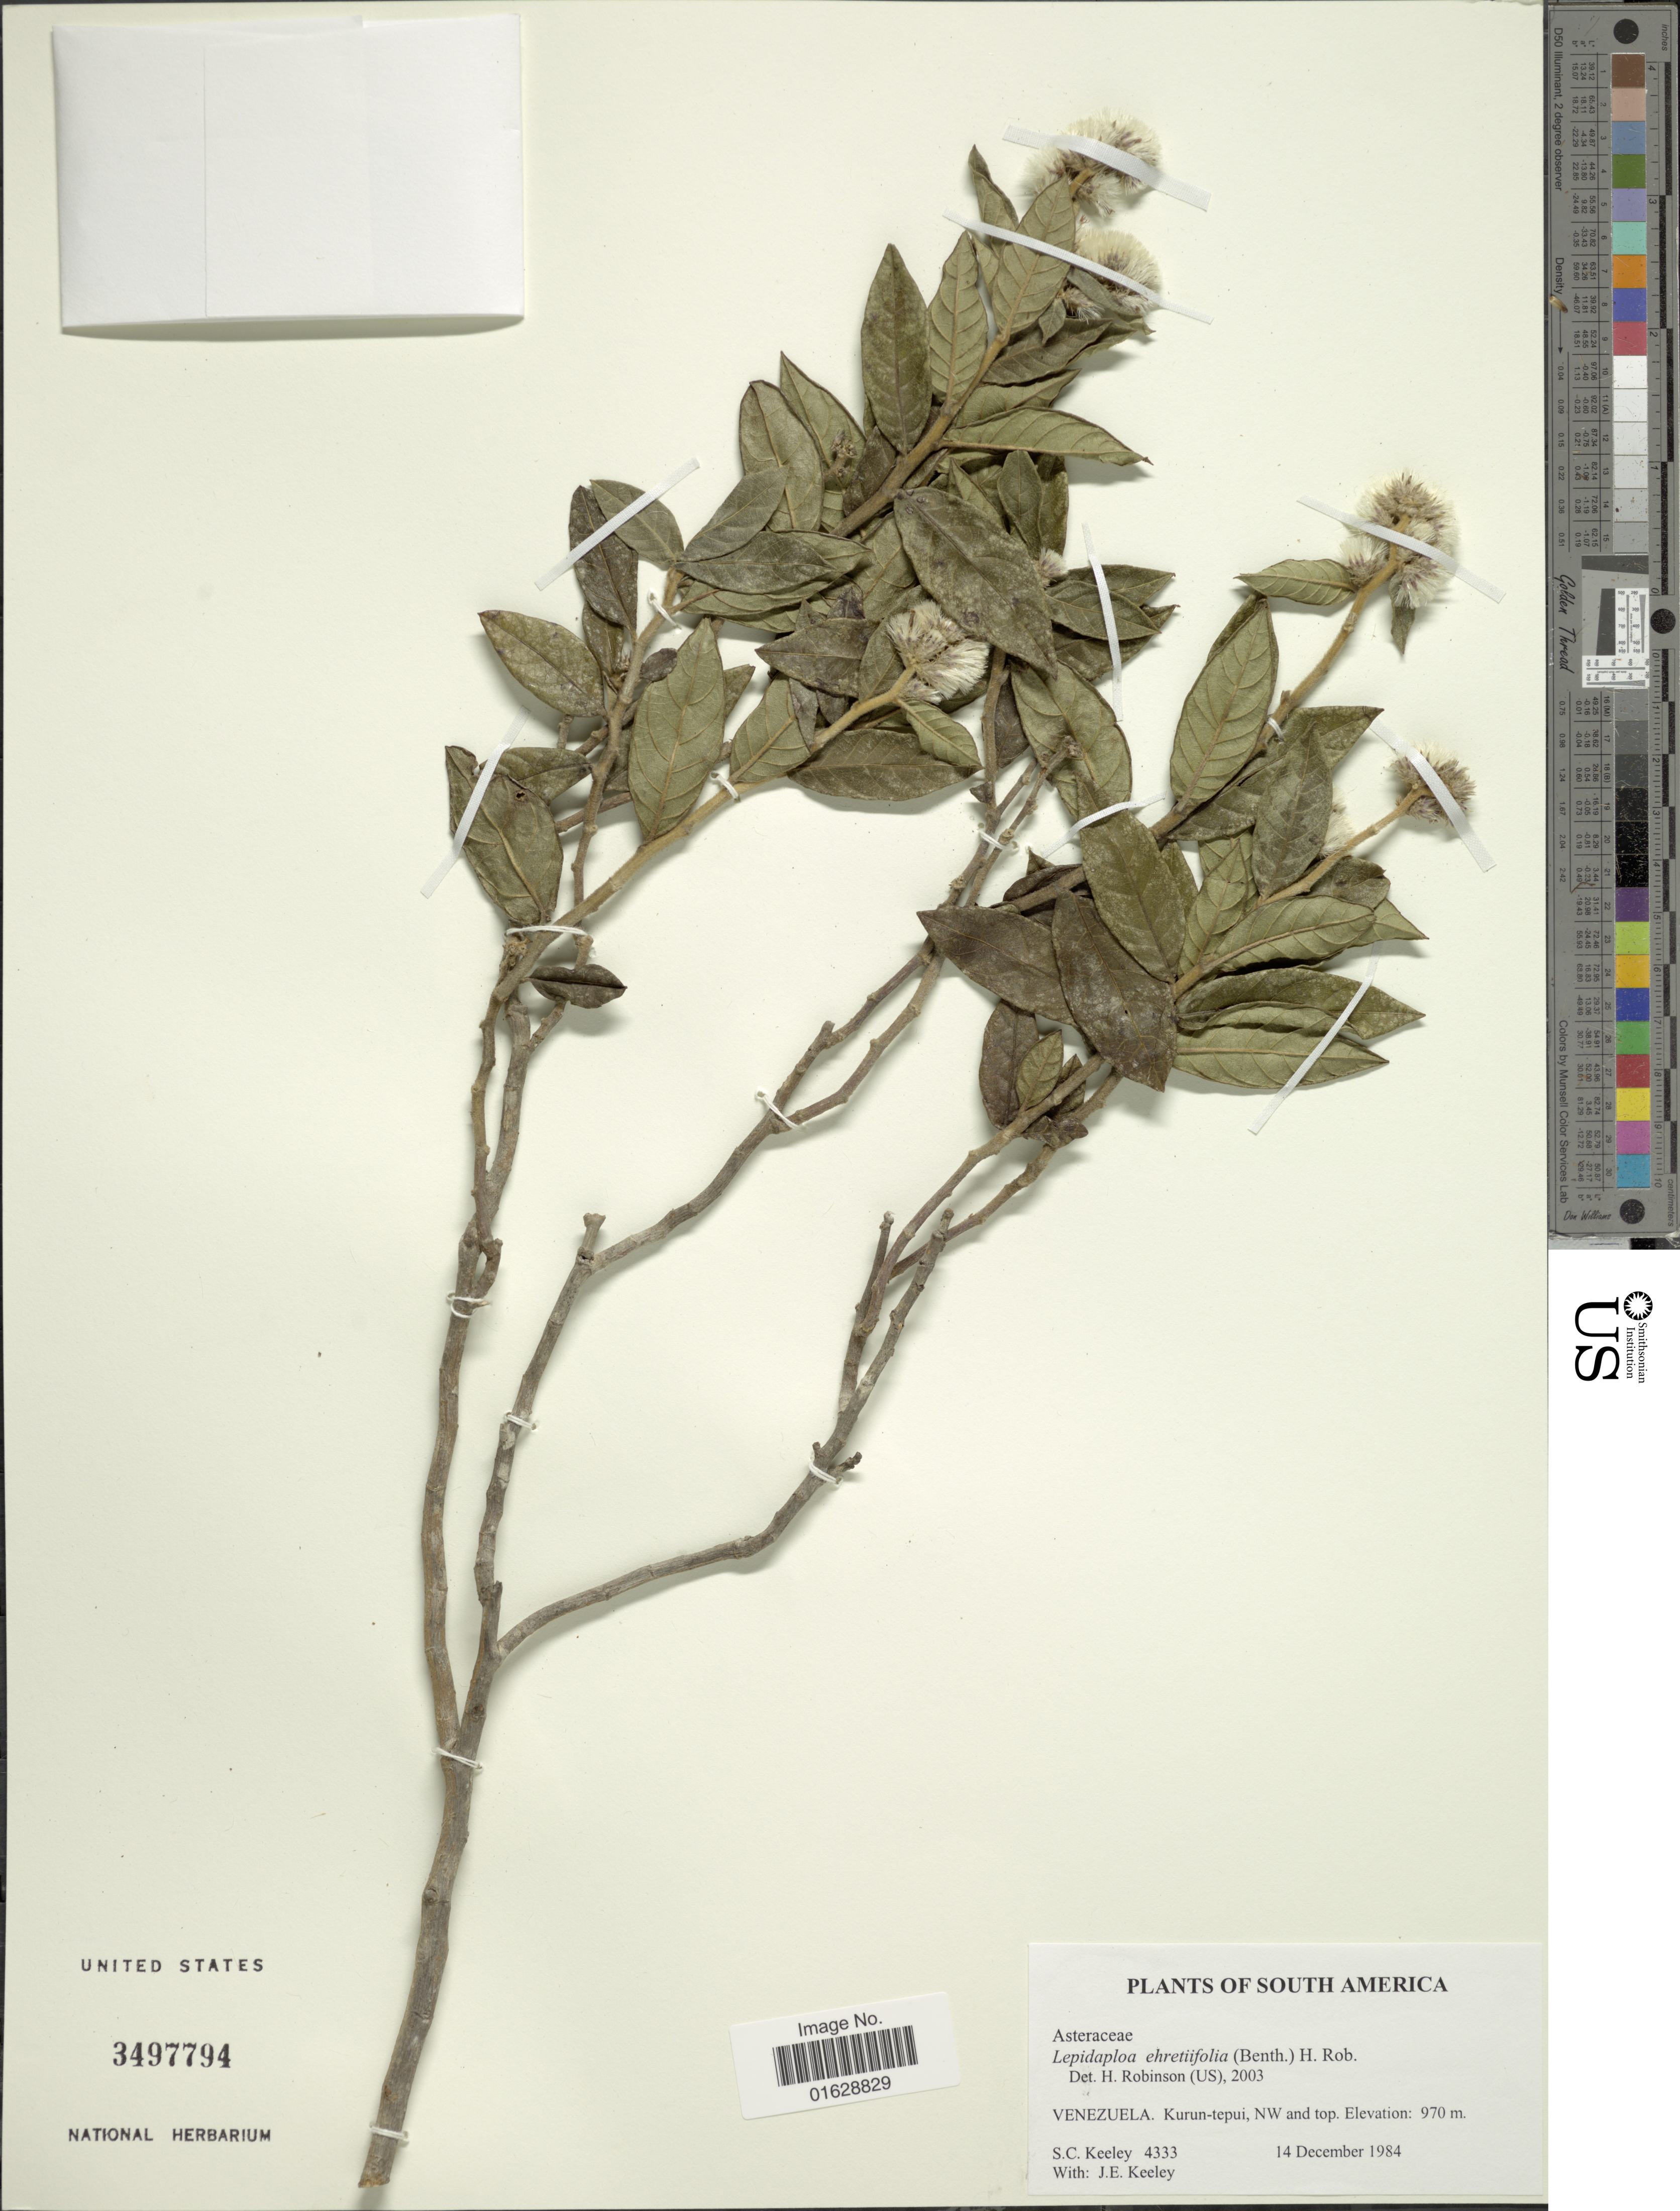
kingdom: Plantae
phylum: Tracheophyta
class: Magnoliopsida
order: Asterales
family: Asteraceae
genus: Lepidaploa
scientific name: Lepidaploa ehretiifolia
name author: (Benth.) H. Rob.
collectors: S. C. Keeley & J. E. Keeley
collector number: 4333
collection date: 1984-12-14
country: Venezuela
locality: Kurun-tepui, NW and top.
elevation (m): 970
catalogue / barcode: US 3497794